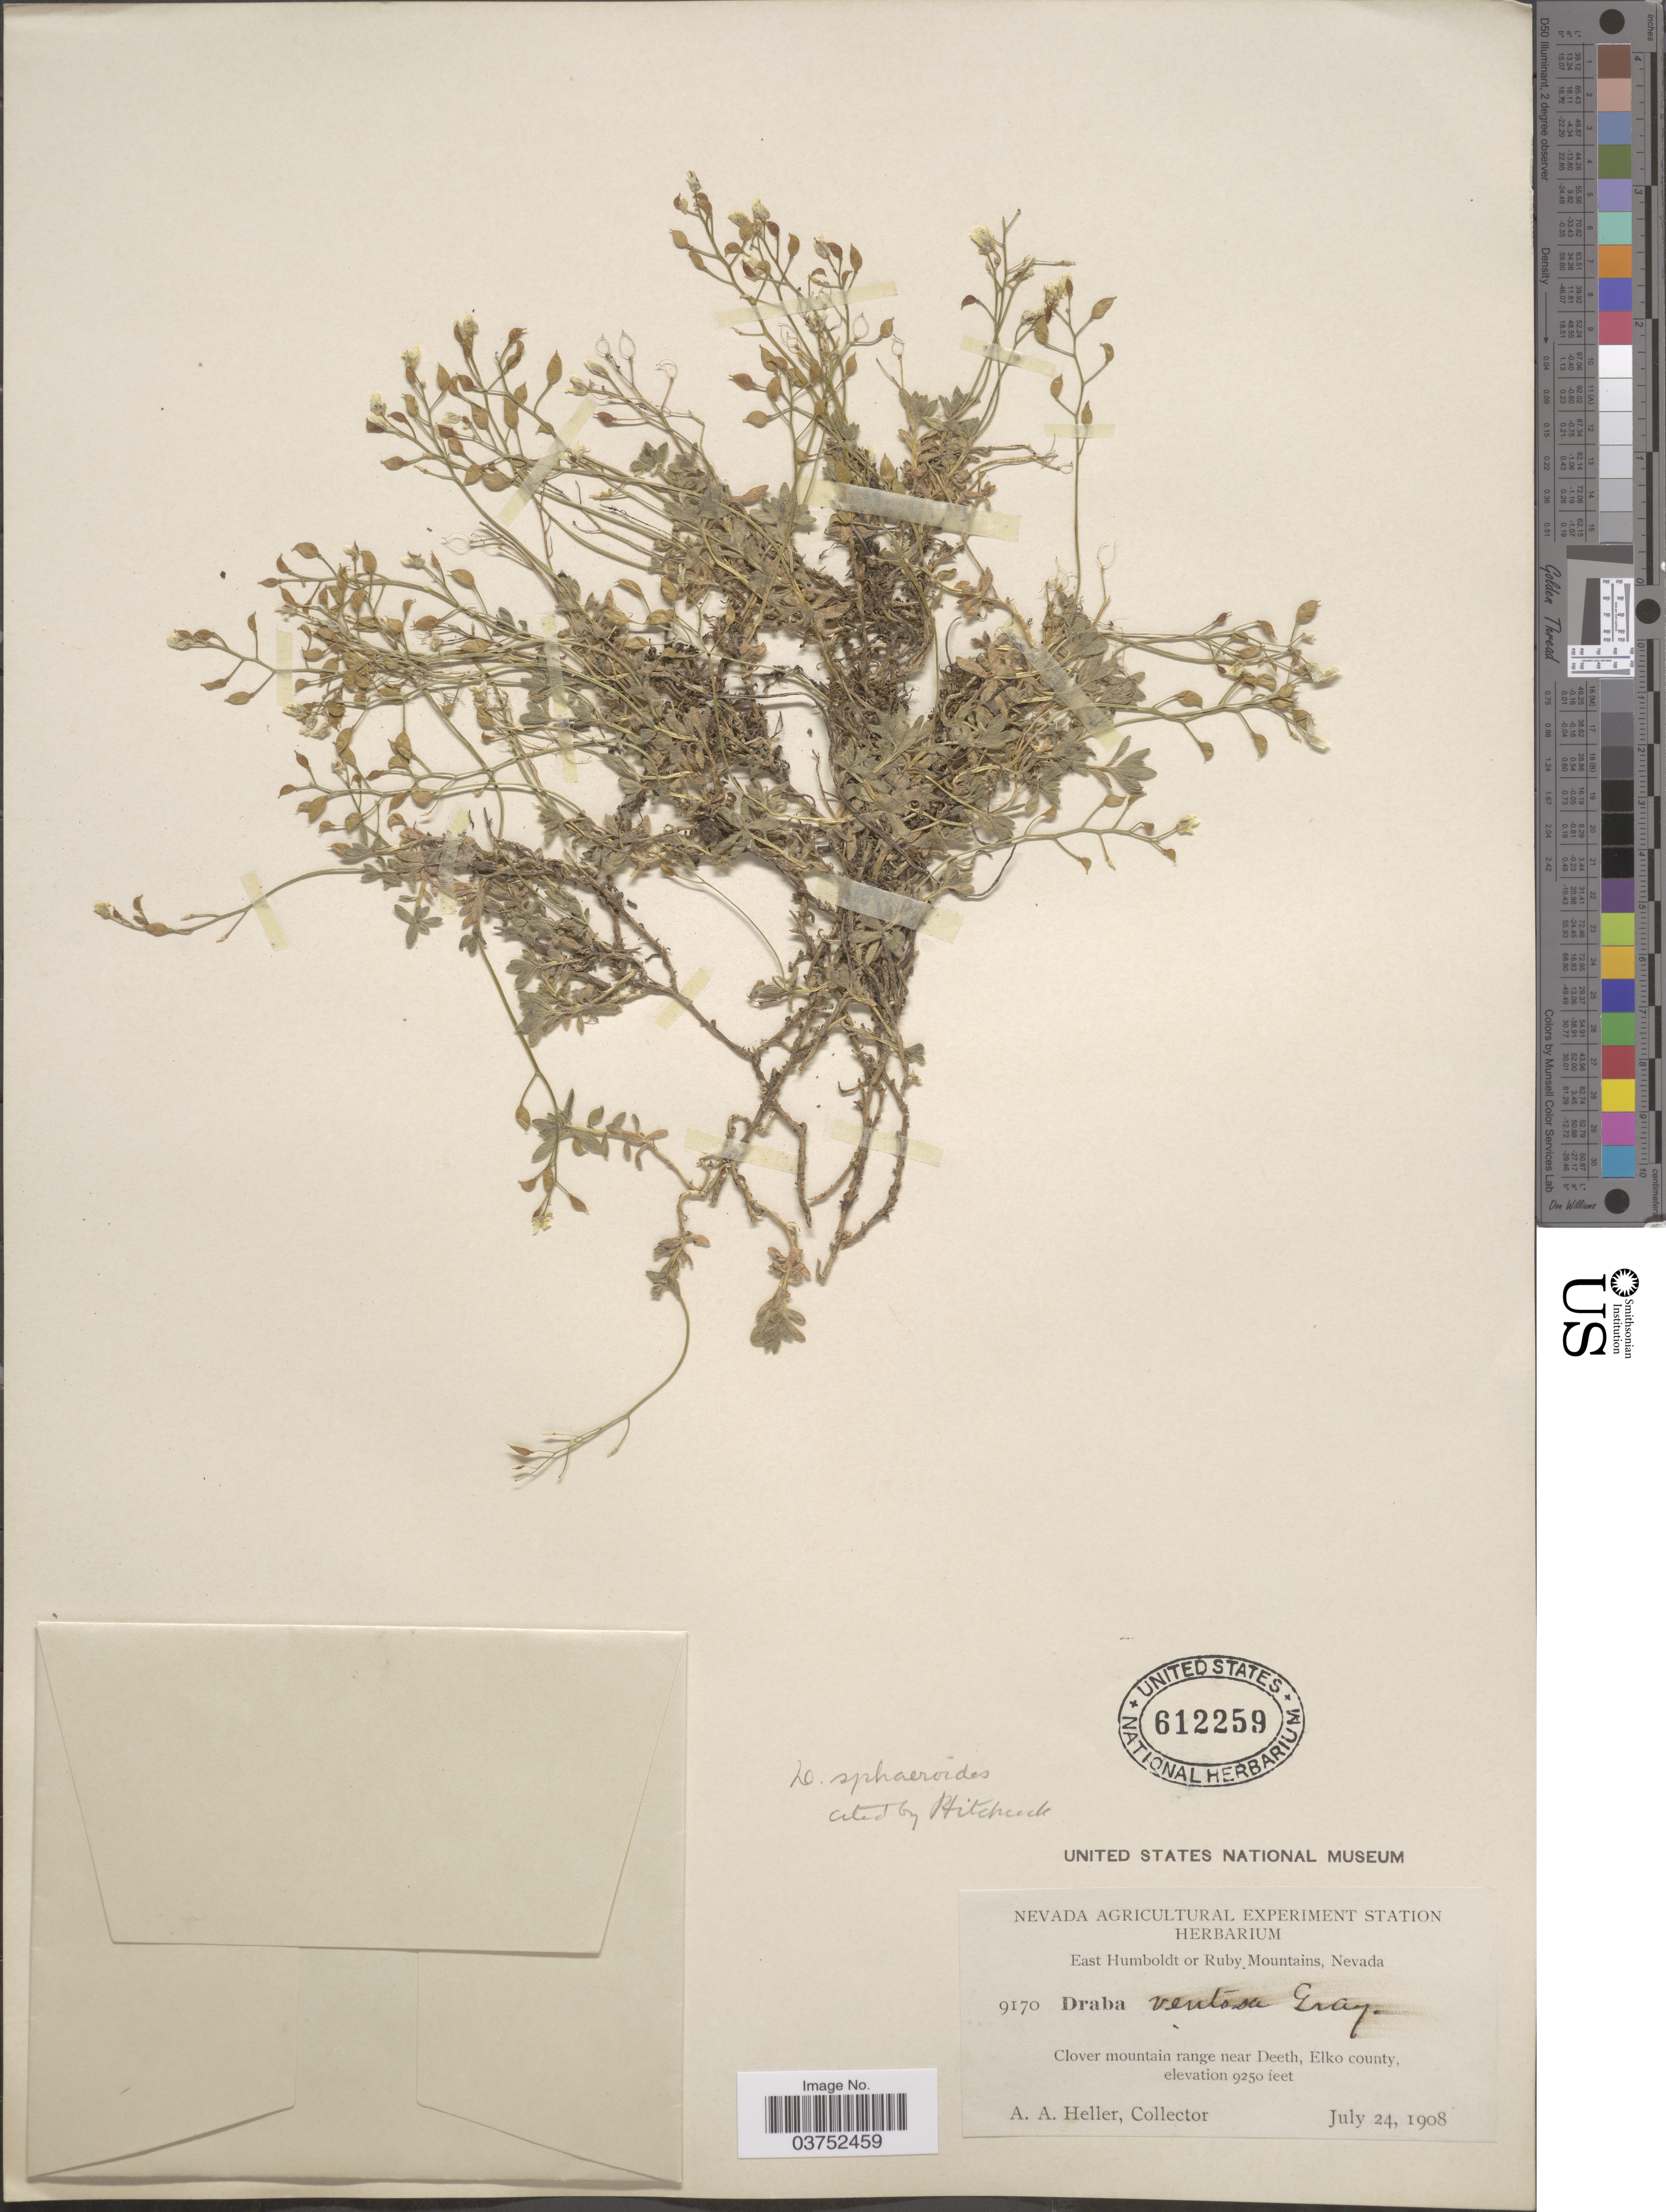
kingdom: Plantae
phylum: Tracheophyta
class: Magnoliopsida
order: Brassicales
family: Brassicaceae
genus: Draba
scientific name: Draba sphaeroides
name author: Payson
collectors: A. A. Heller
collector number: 9170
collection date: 1908-07-24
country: United States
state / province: Nevada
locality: East Humboldt or Ruby Mountains. Clover mountain range near Deeth, Elko county.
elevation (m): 2819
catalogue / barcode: US 612259